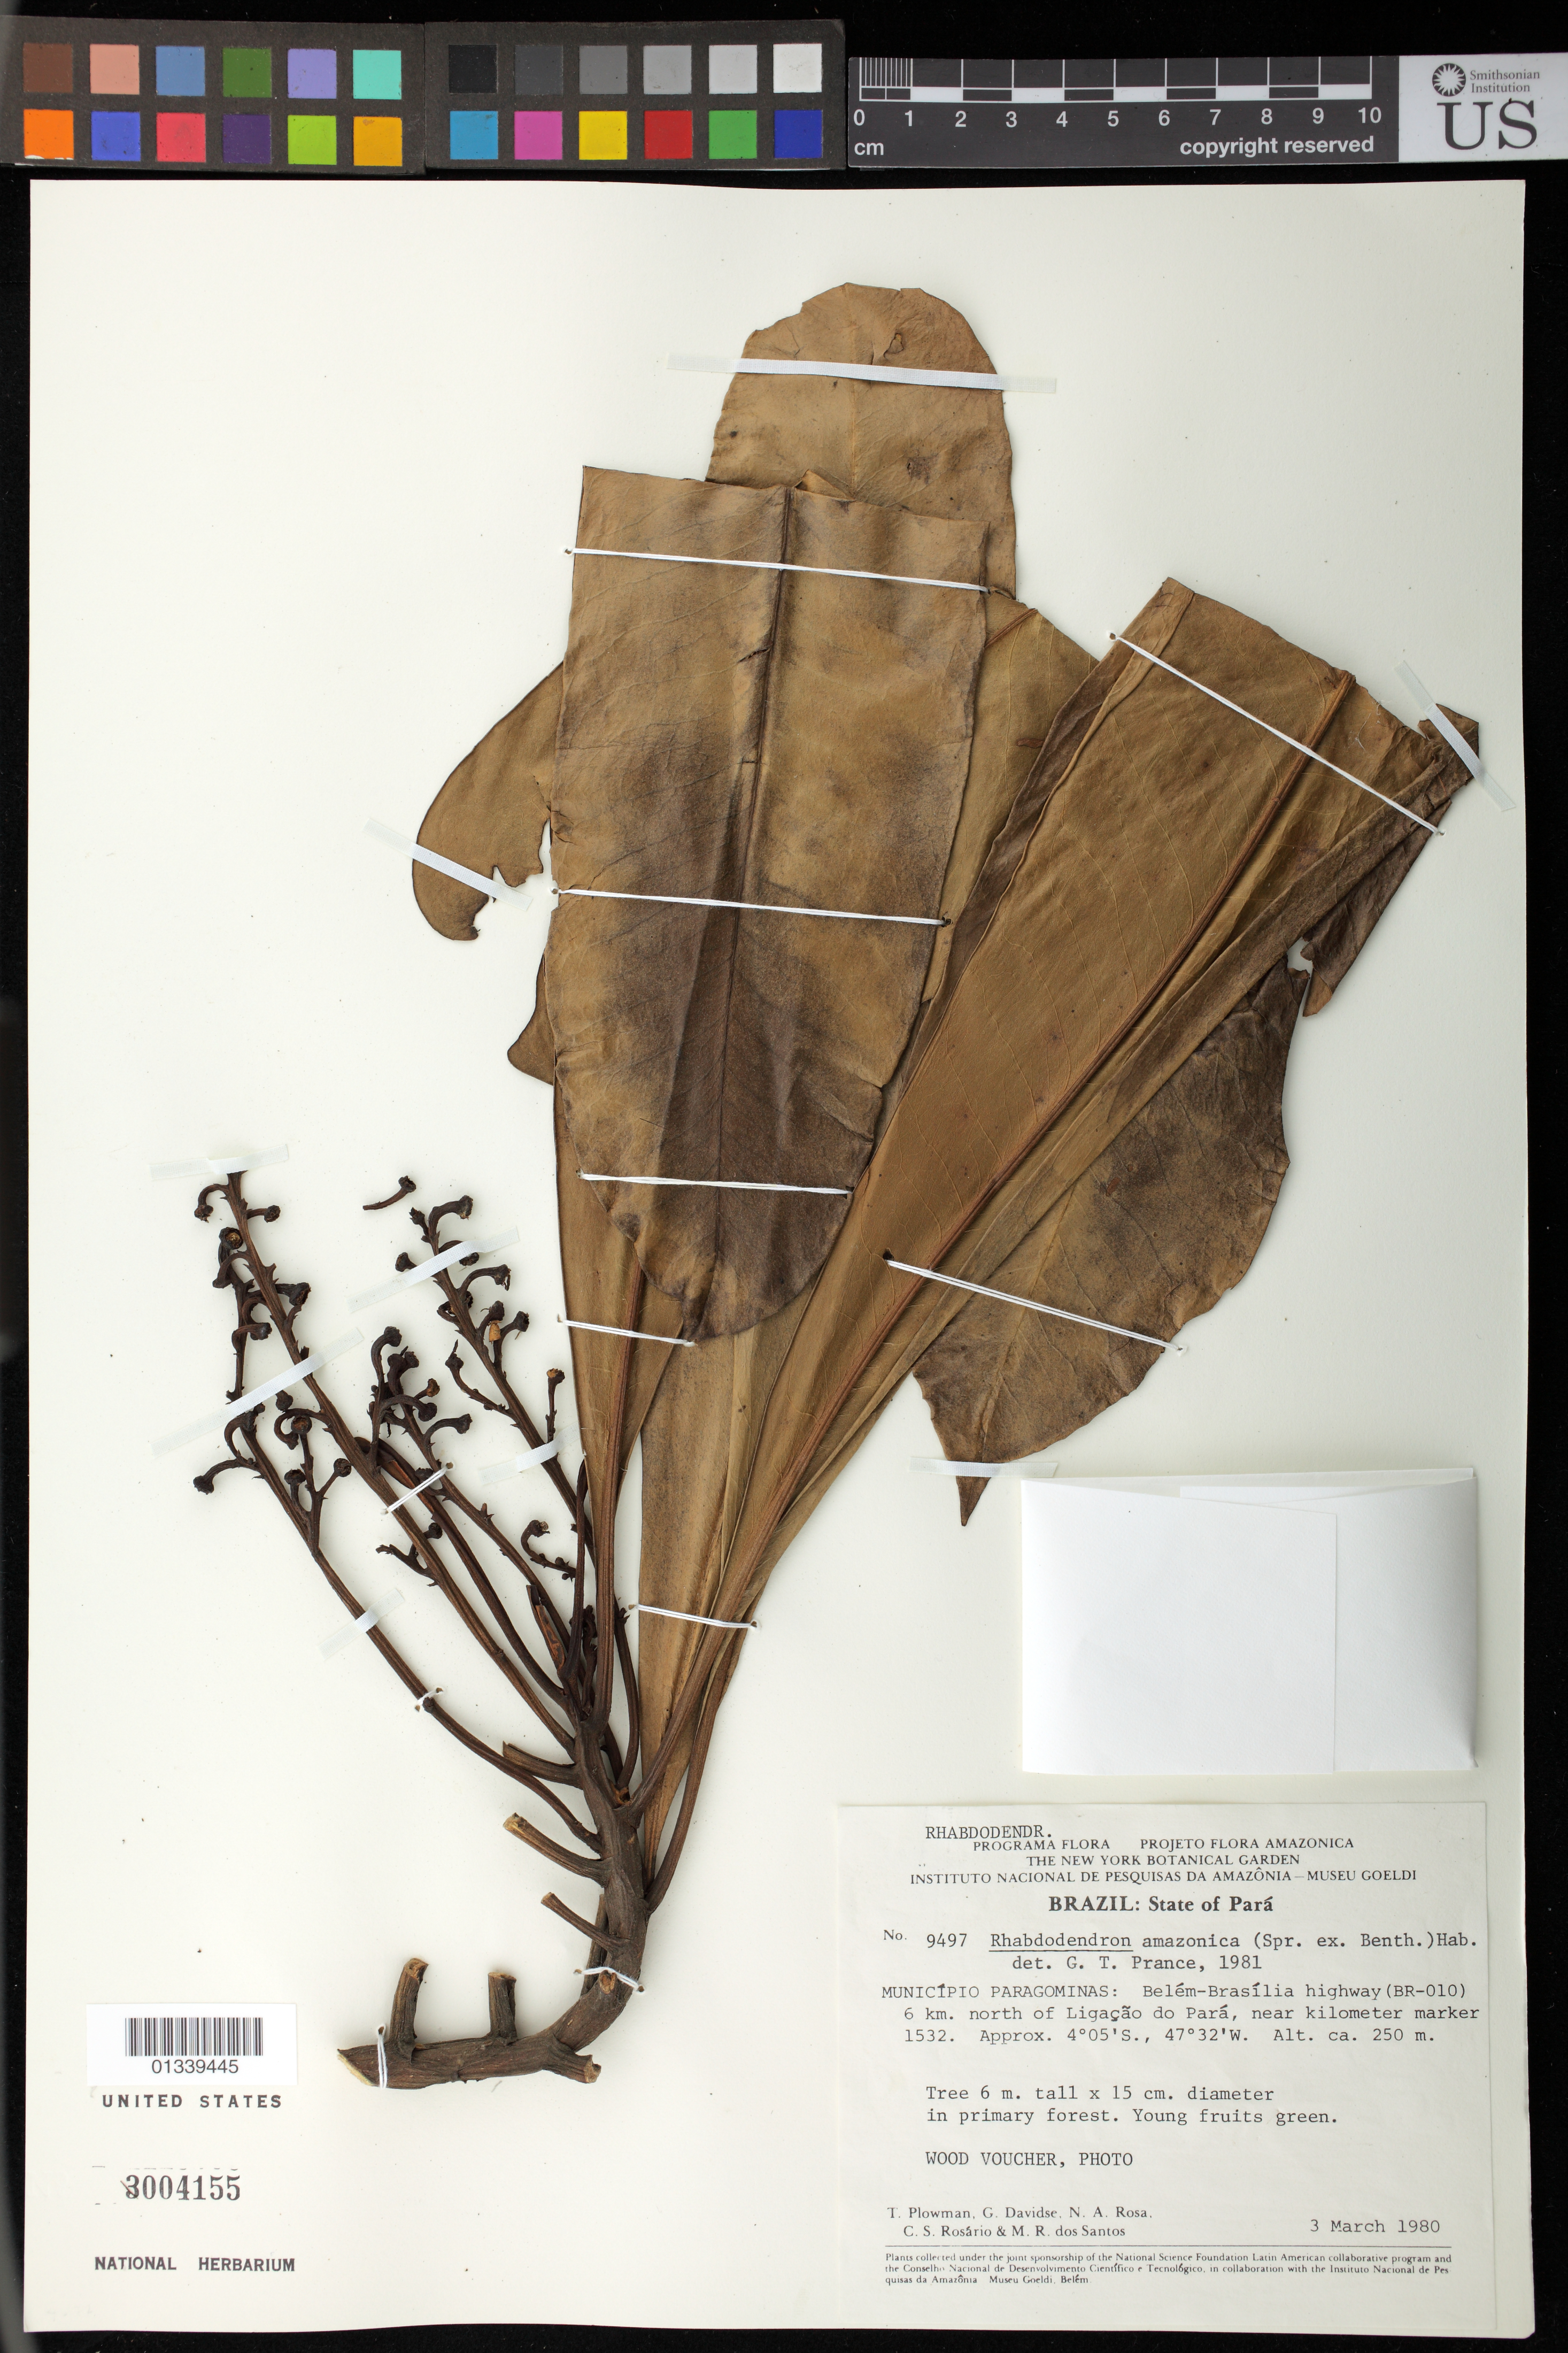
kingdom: Plantae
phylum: Tracheophyta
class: Magnoliopsida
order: Caryophyllales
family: Rhabdodendraceae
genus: Rhabdodendron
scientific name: Rhabdodendron amazonicum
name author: (Spruce ex Benth.) Huber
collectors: T. Plowman, G. Davidse, N. A. Rosa, C. S. Rosário & M. R. Santos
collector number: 9497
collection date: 1980-03-03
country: Brazil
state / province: Pará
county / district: Paragominas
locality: Belém-Brasília highway (BR-010) 6km north of Ligação do Pará, near kilometer marker 1532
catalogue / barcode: US 3004155